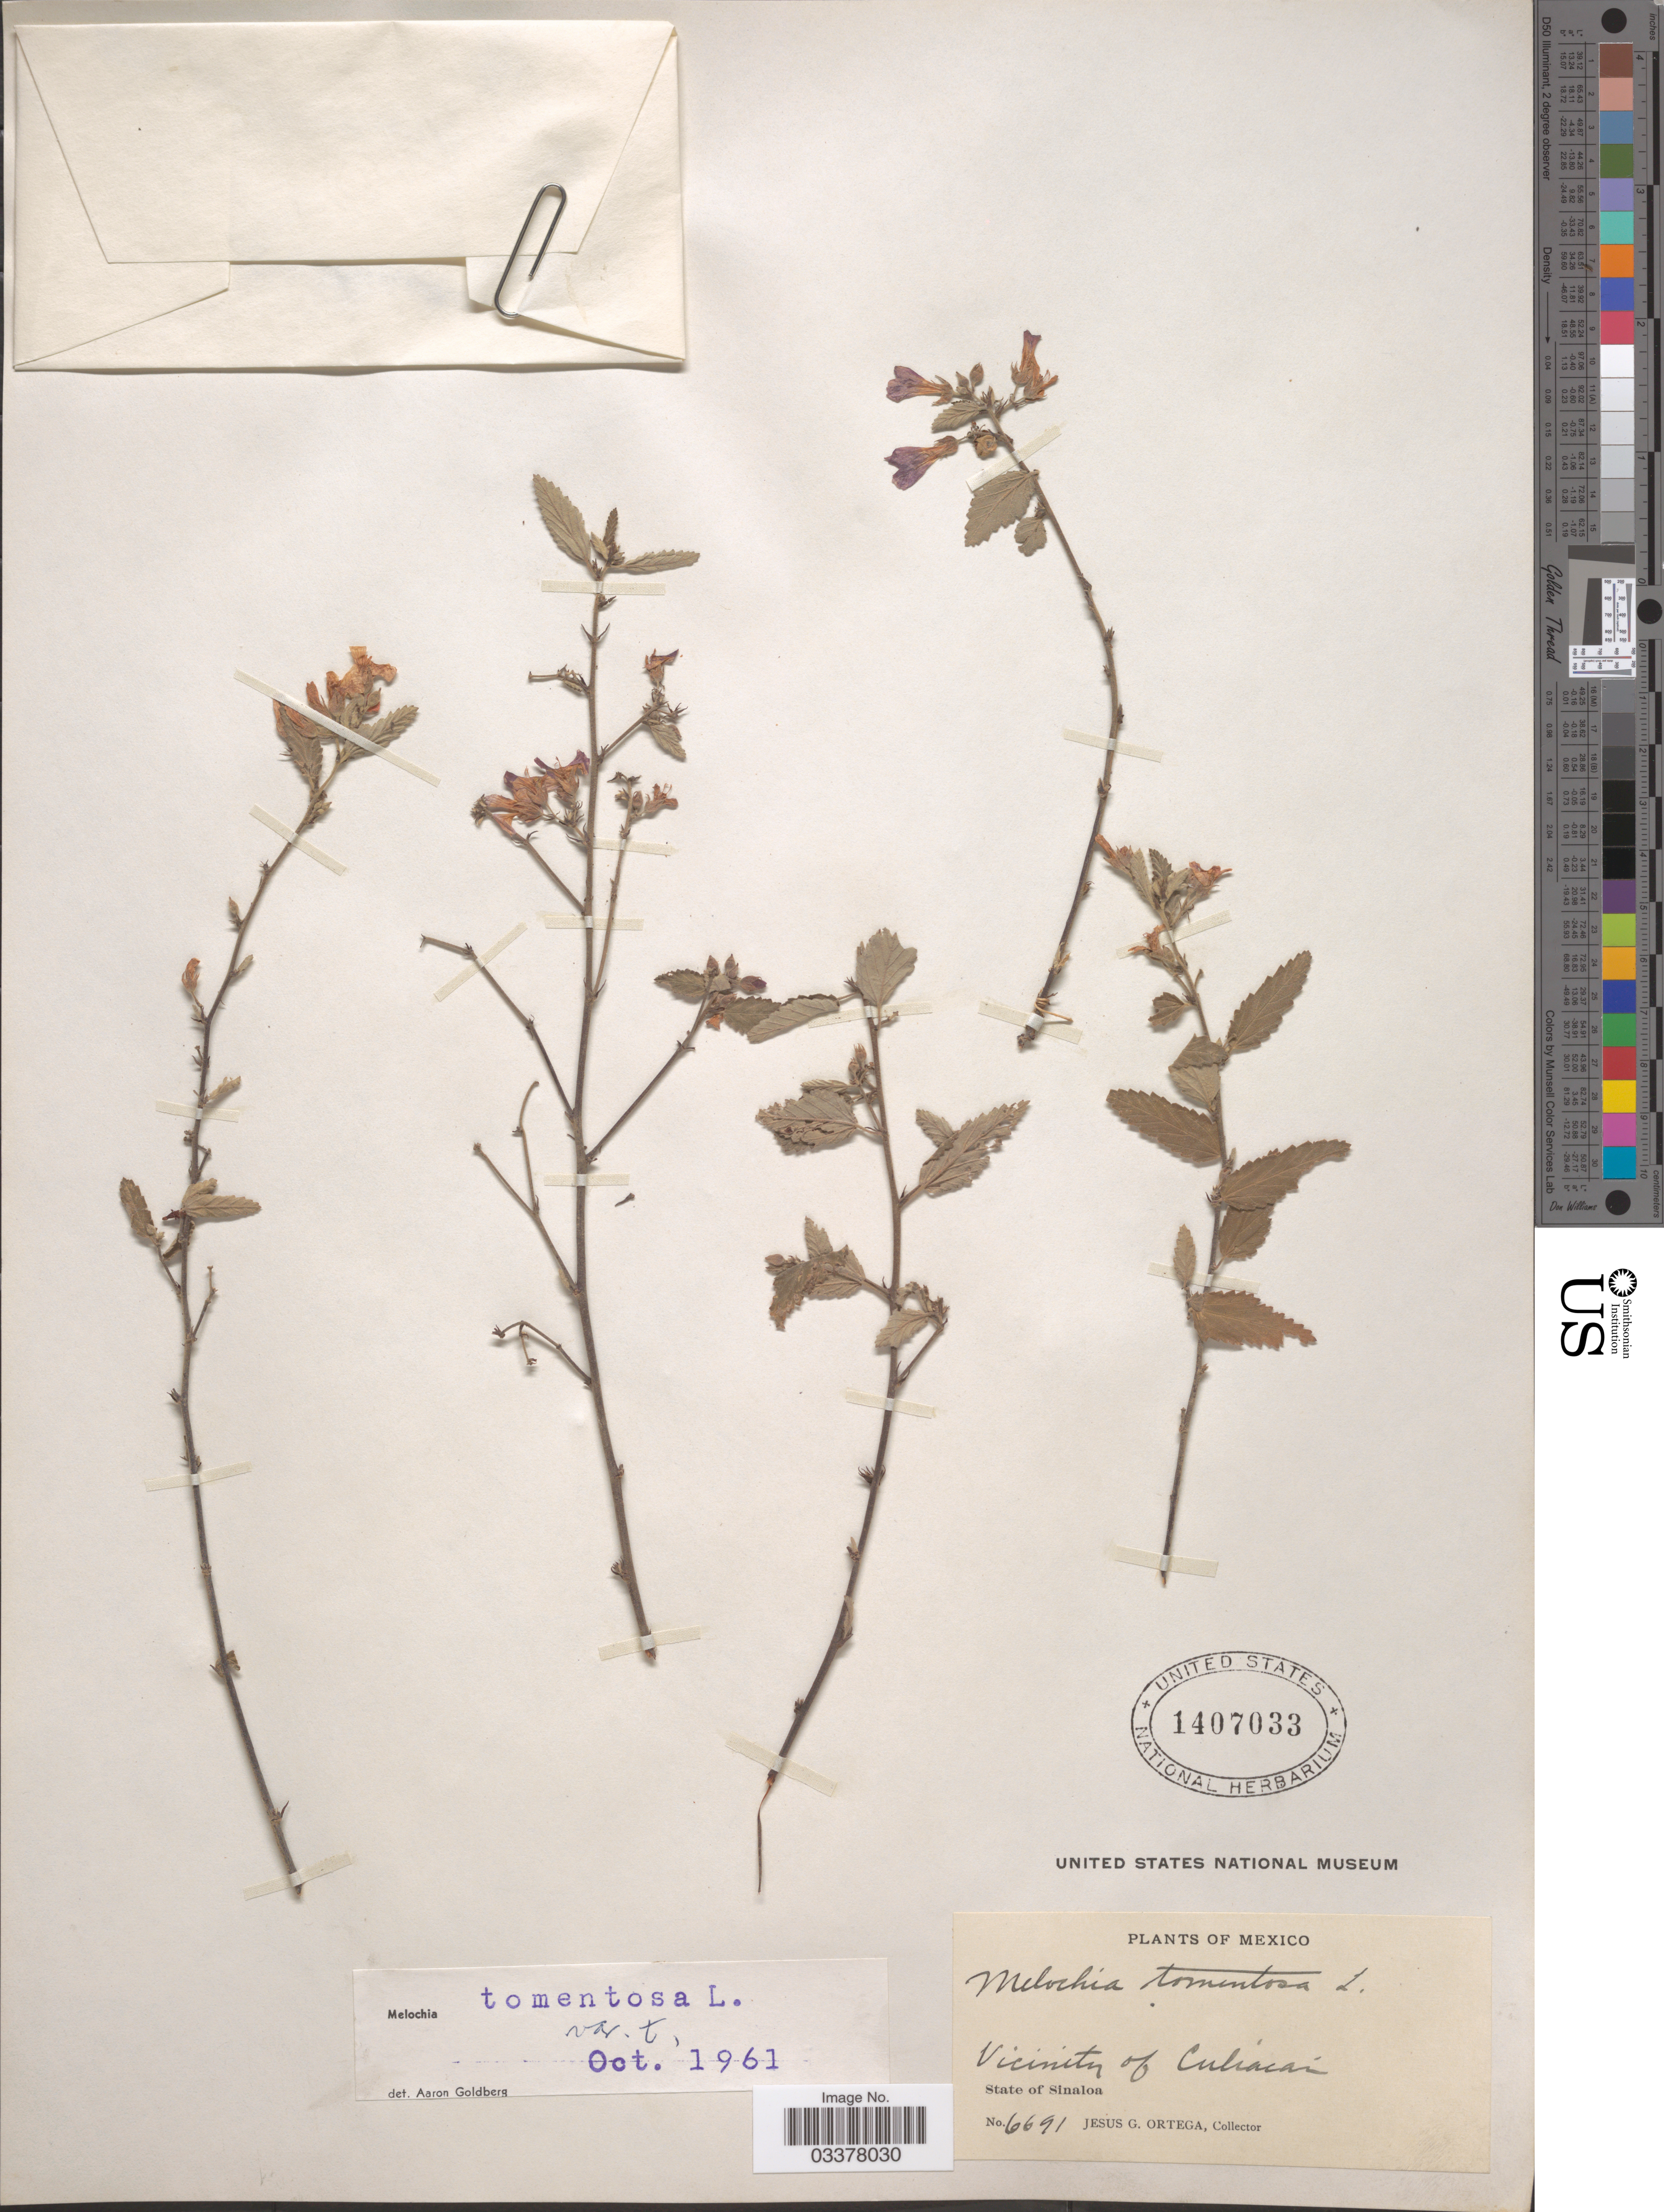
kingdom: Plantae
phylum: Tracheophyta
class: Magnoliopsida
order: Malvales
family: Malvaceae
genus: Melochia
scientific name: Melochia tomentosa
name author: L.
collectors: J. Ortega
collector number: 6691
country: Mexico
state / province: Sinaloa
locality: Vicinity of Culiacan.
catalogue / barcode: US 1407033